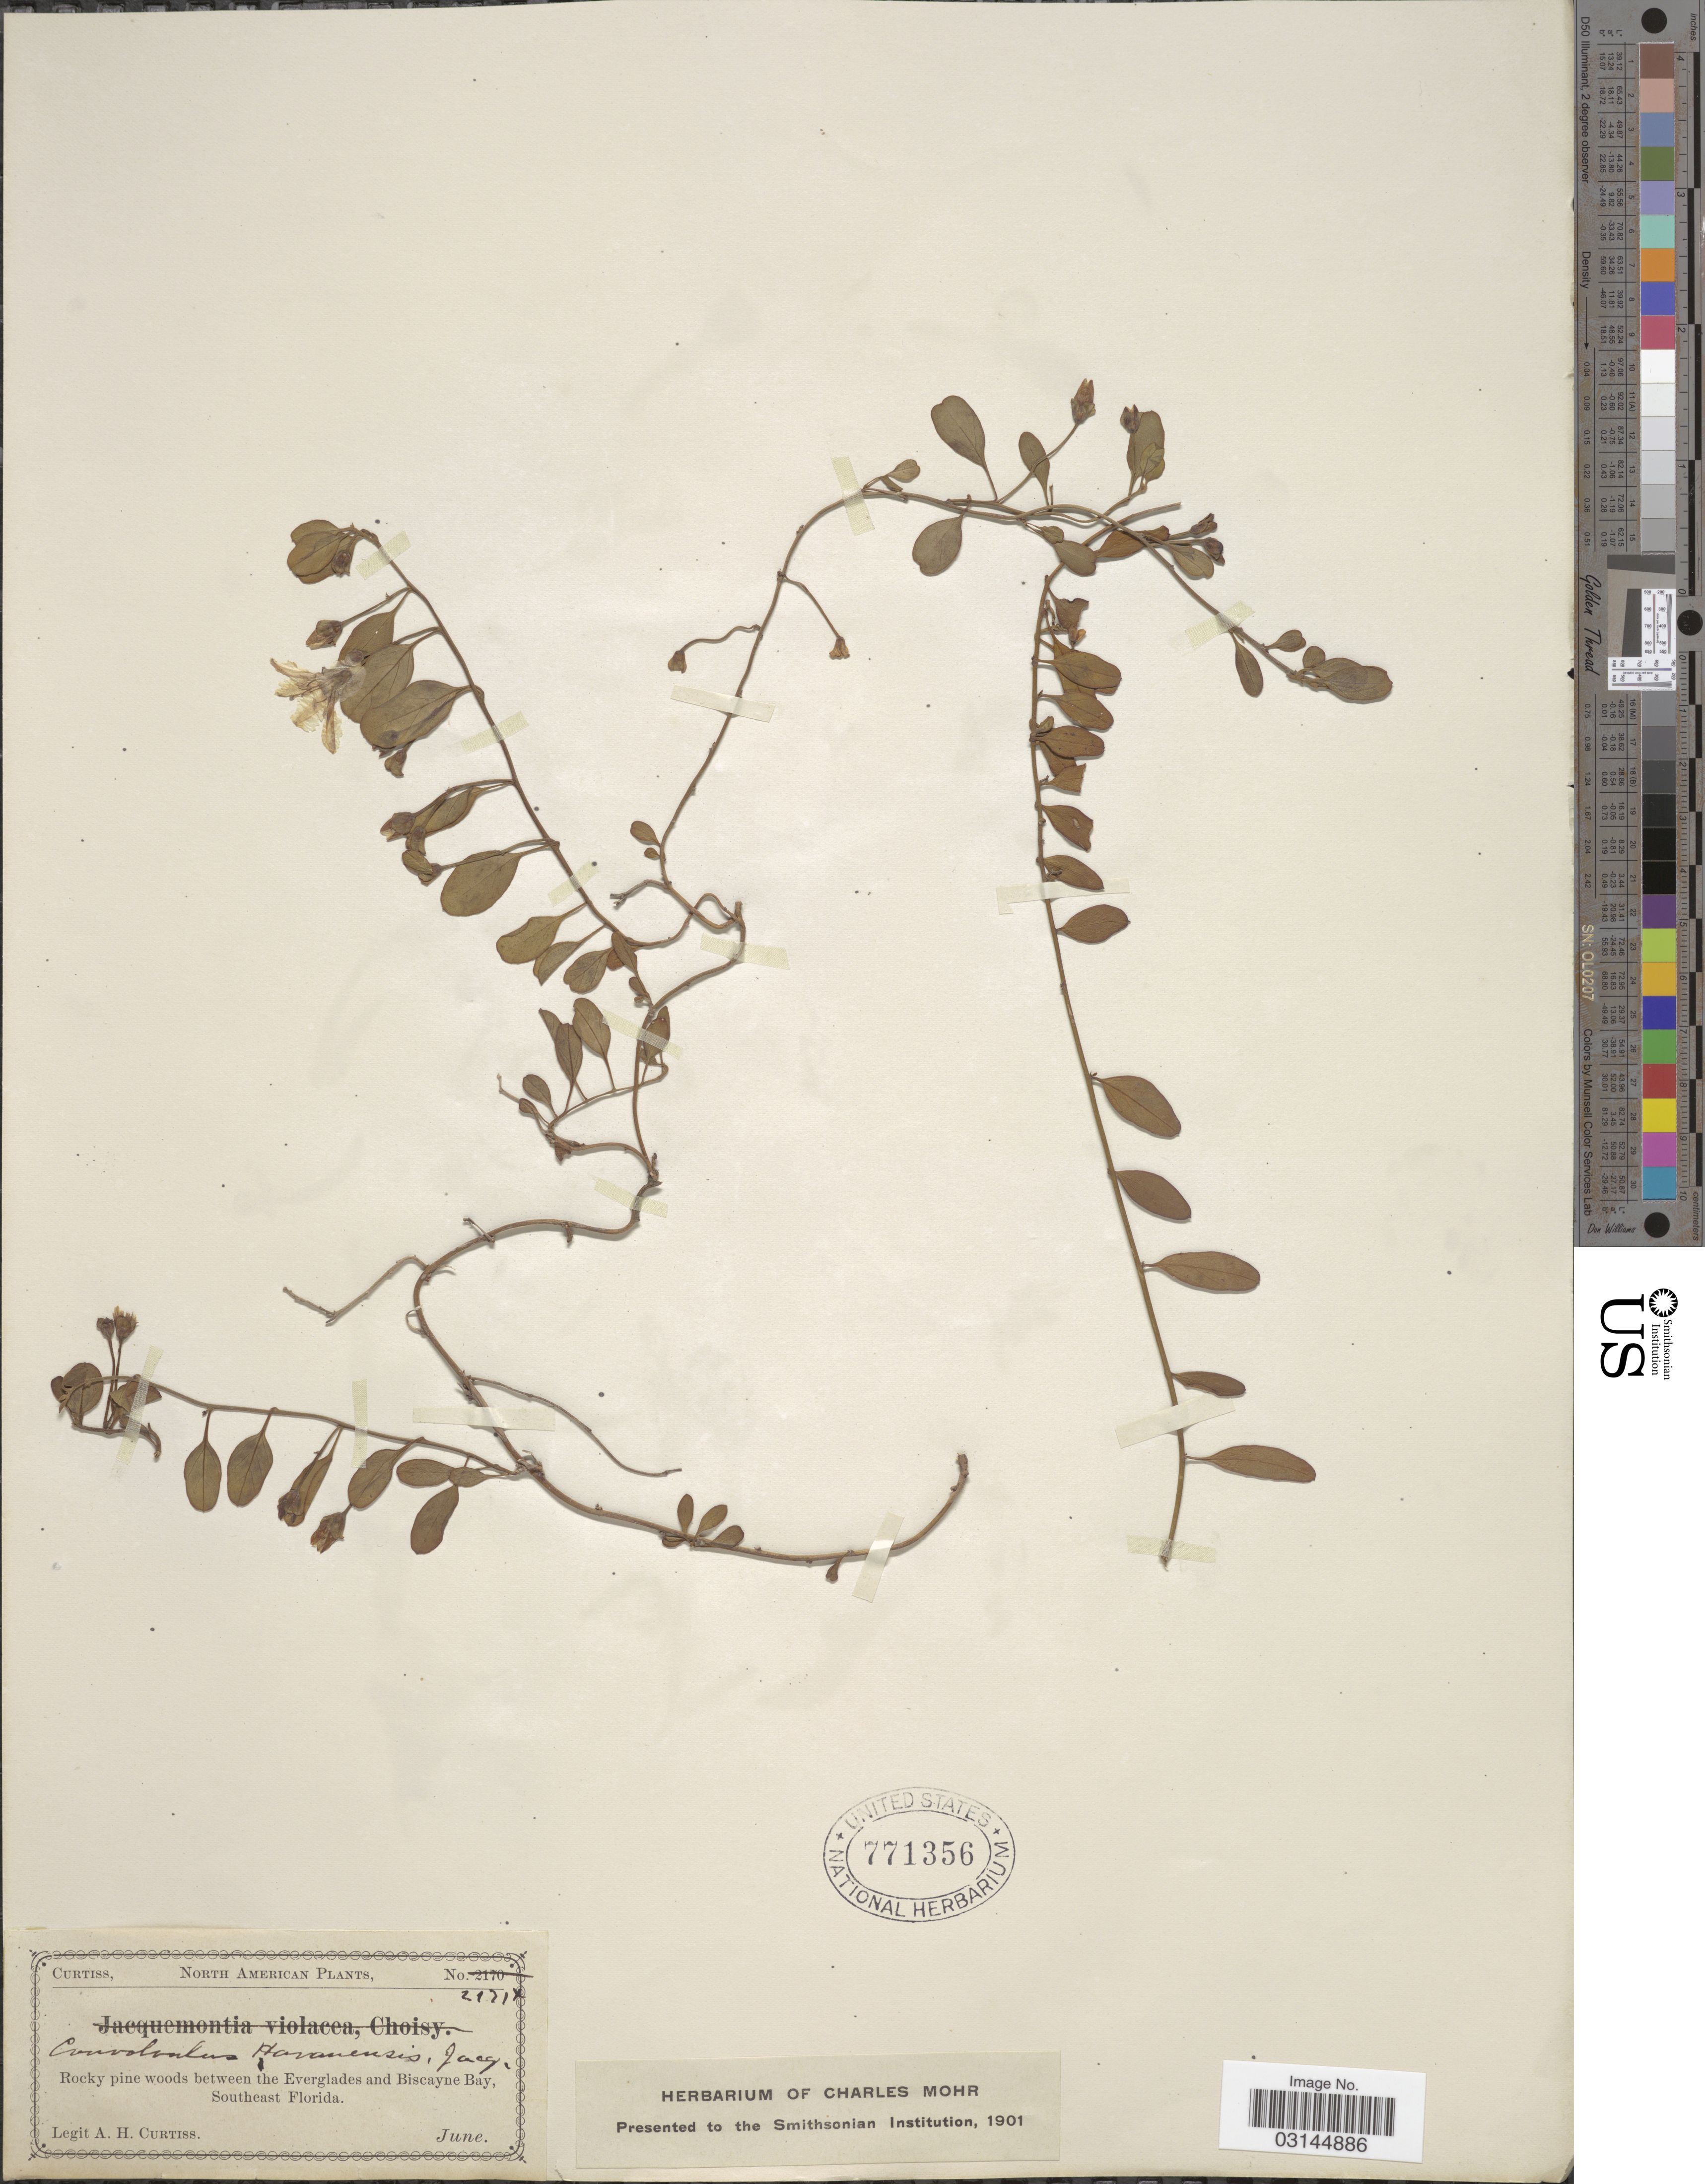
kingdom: Plantae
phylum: Tracheophyta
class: Magnoliopsida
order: Solanales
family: Convolvulaceae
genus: Convolvulus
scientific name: Convolvulus havanensis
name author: Jacq.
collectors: A. H. Curtiss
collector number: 21714*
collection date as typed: June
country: United States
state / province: Florida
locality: Rocky pine woods between the Everglades and Biscayne Bay, Southeast Florida.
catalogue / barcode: US 771356